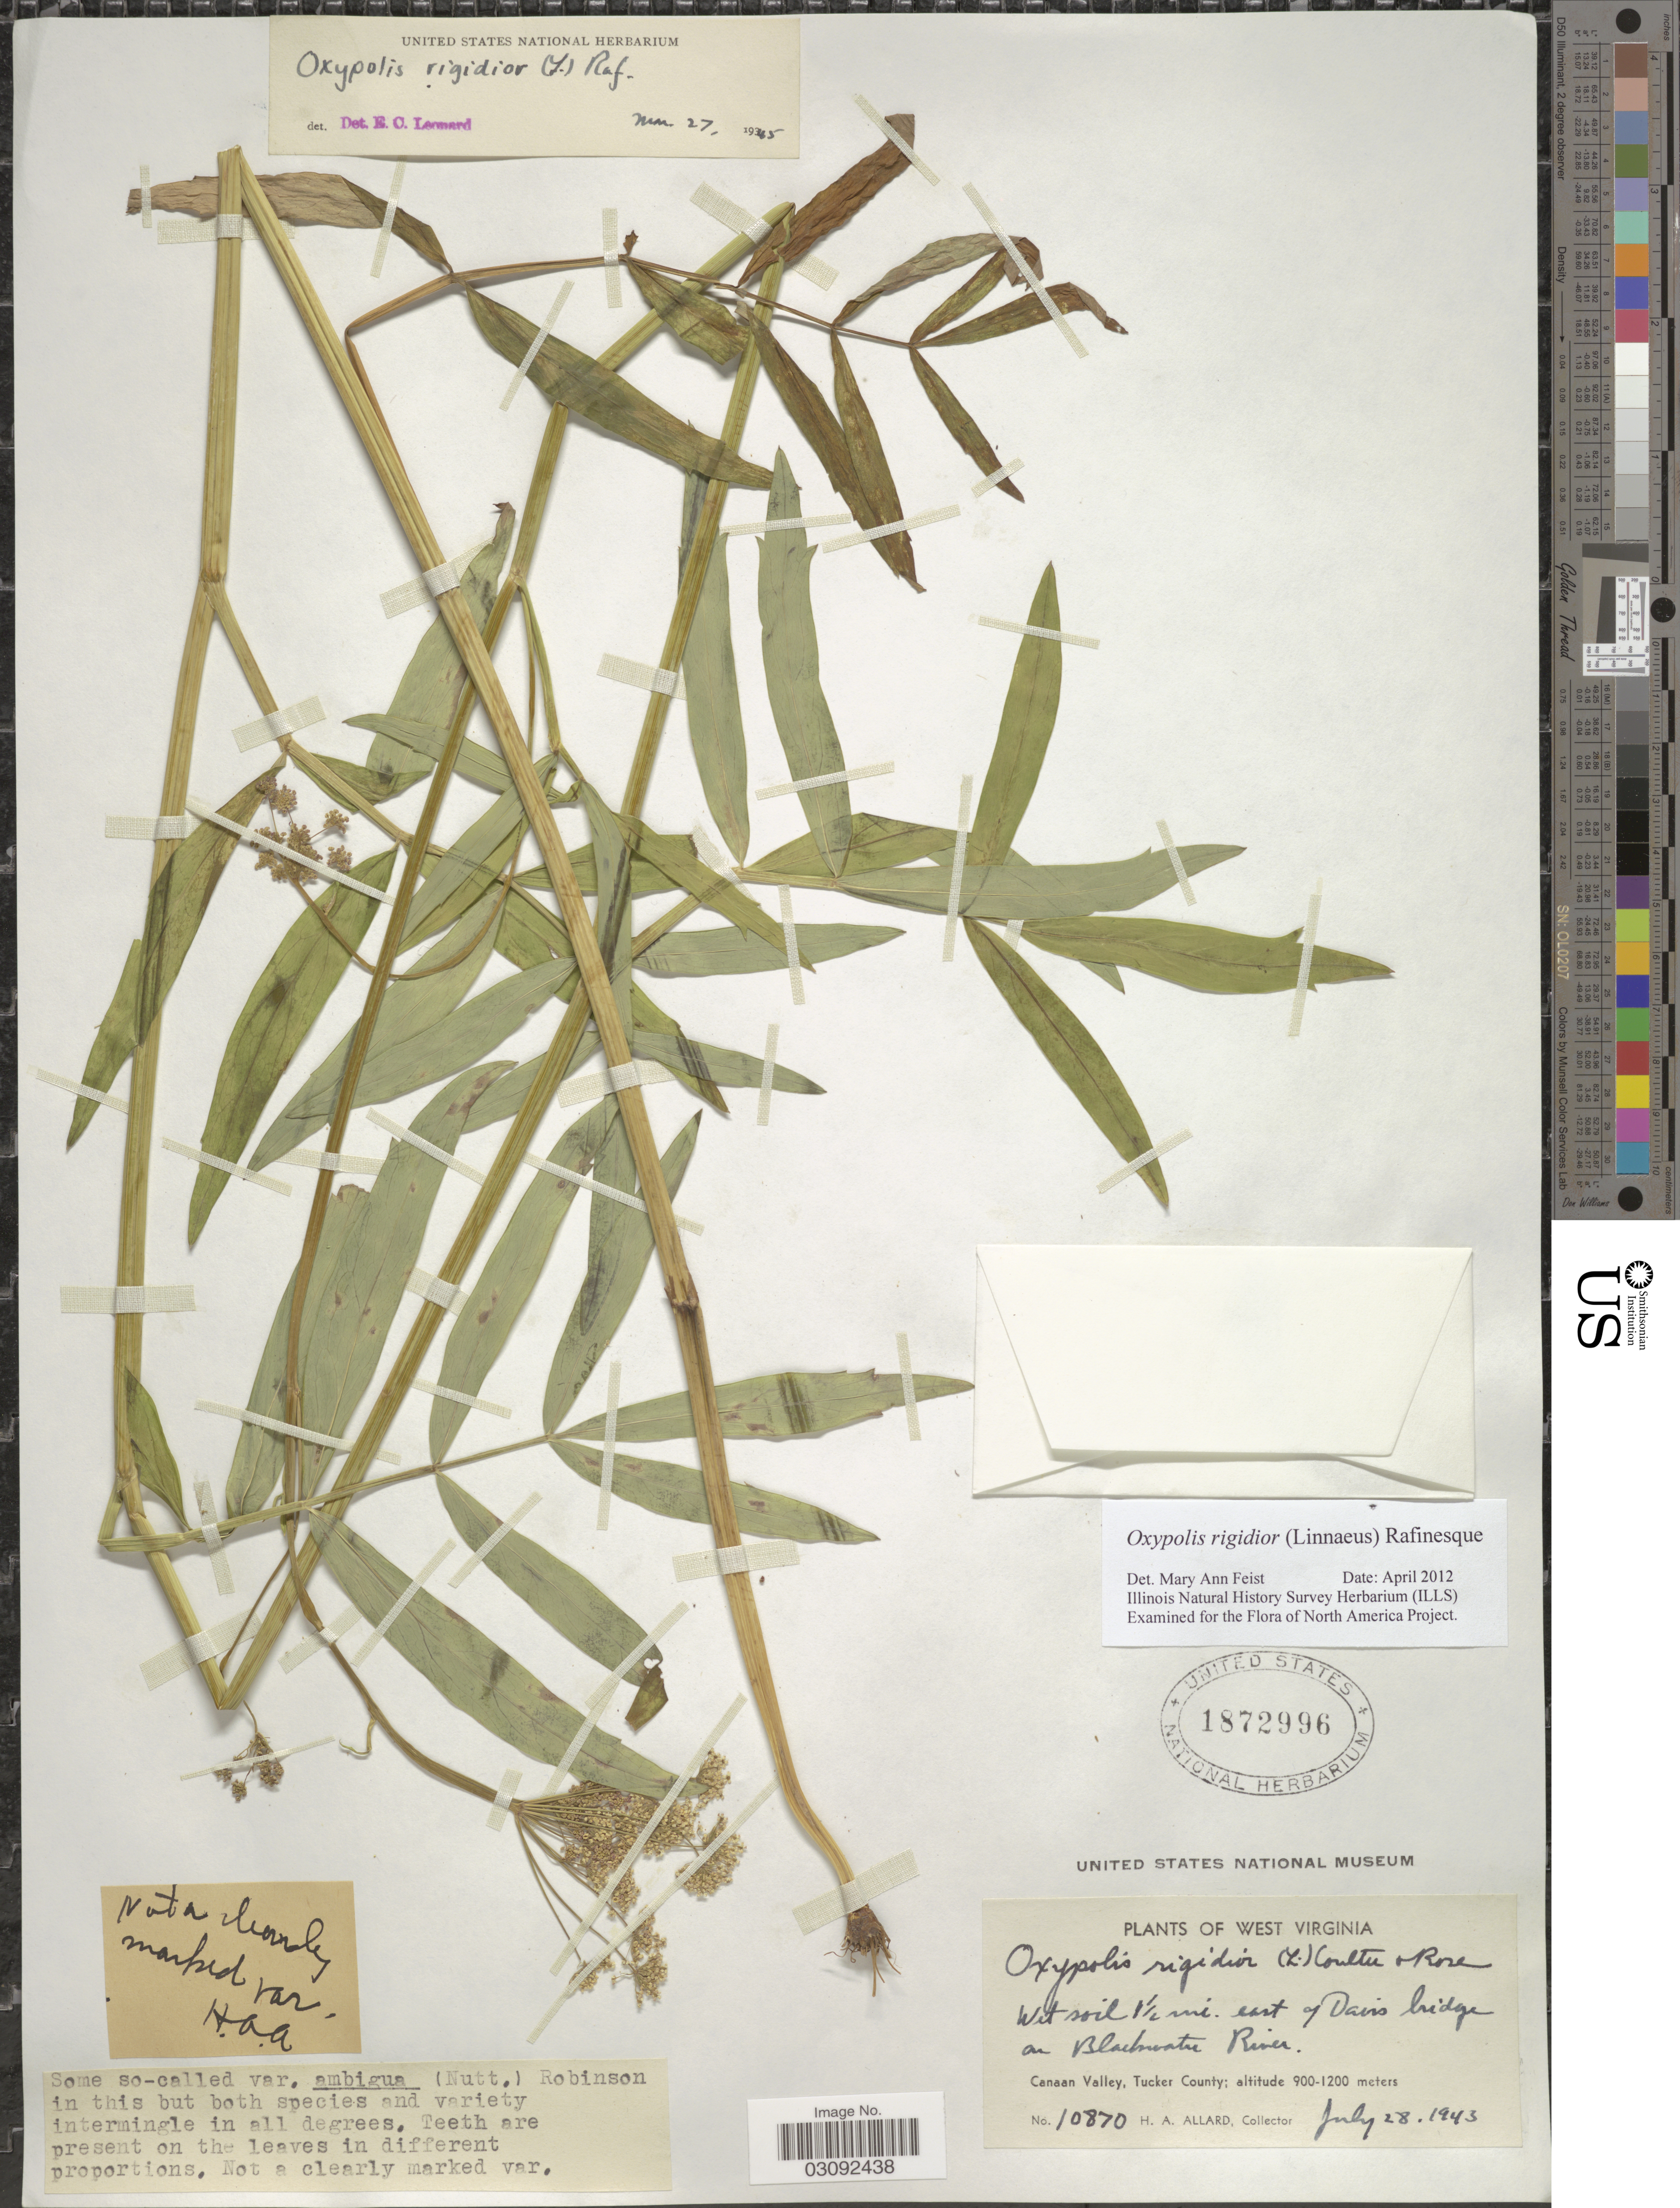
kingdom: Plantae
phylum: Tracheophyta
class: Magnoliopsida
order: Apiales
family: Apiaceae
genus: Oxypolis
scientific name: Oxypolis rigidior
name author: (L.) Raf.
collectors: H. A. Allard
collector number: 10870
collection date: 1943-07-28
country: United States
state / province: West Virginia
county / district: Tucker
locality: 1½ mi. east of Davis bridge at Blackwater River. Canaan Valley, Tucker County.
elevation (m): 900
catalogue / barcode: US 1872996